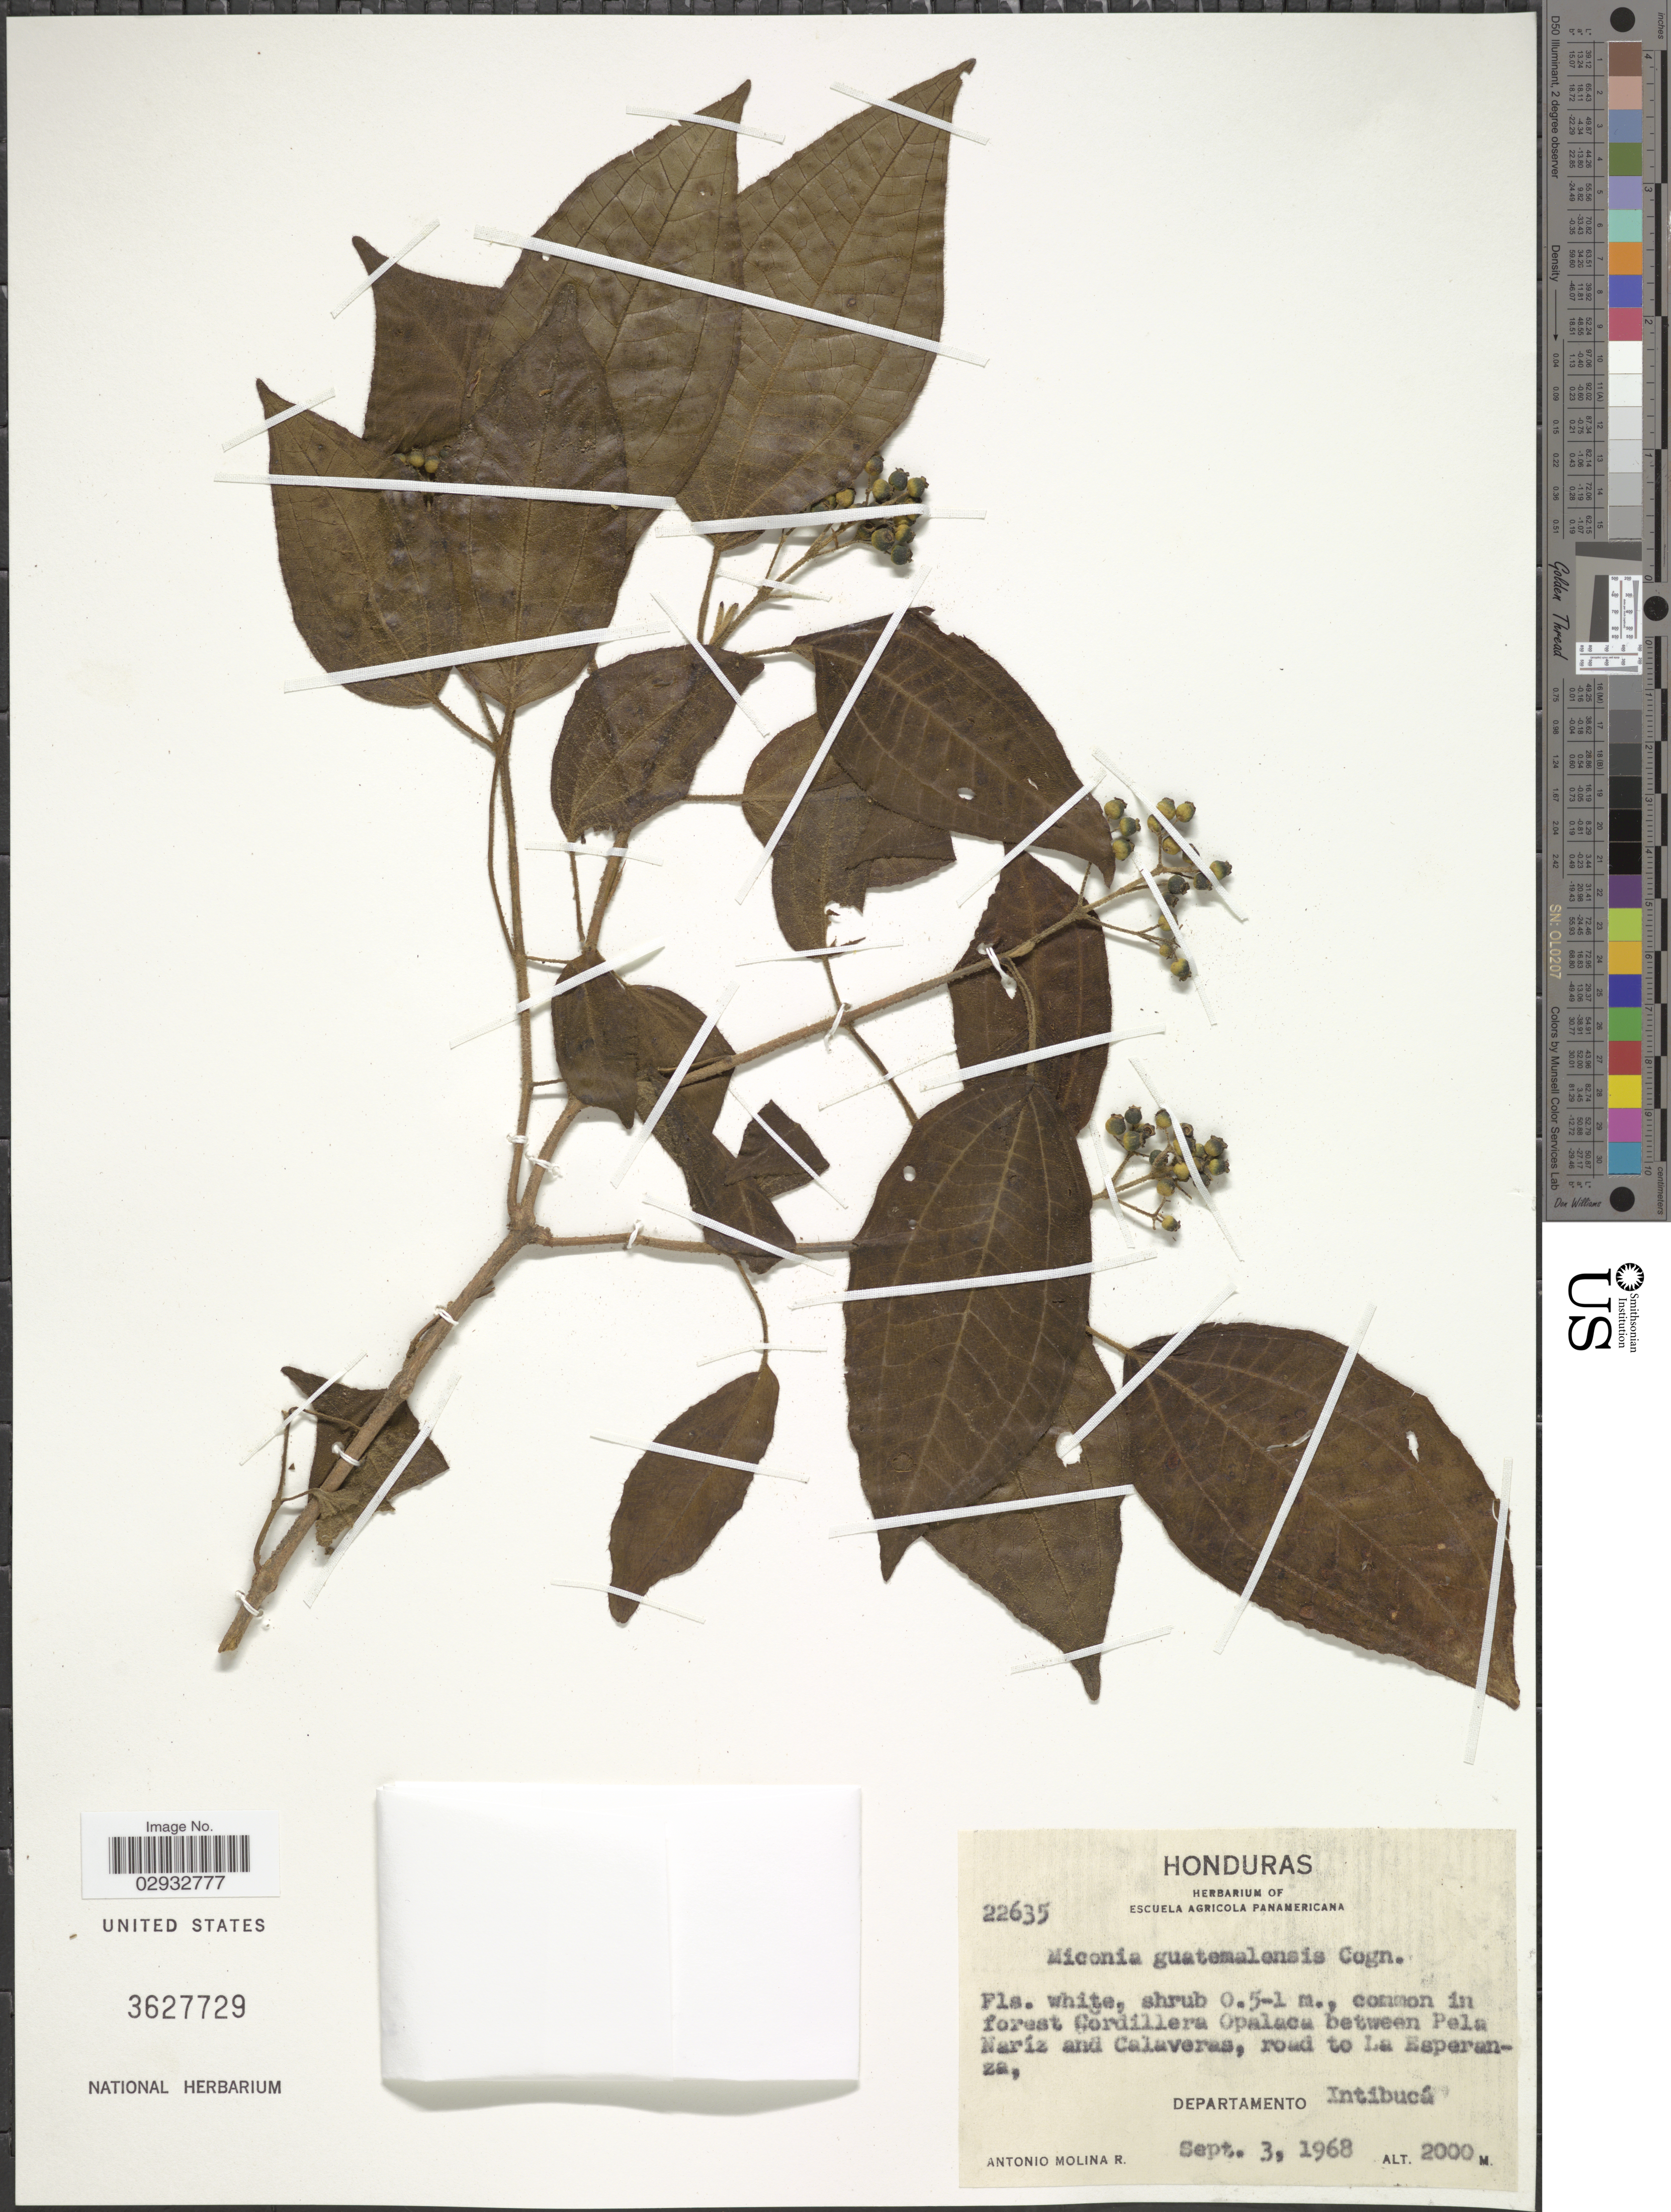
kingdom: Plantae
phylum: Tracheophyta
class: Magnoliopsida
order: Myrtales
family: Melastomataceae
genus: Miconia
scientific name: Miconia guatemalensis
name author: Cogn. in Donn. Sm.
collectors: A. Molina R.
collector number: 22635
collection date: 1968-09-03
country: Honduras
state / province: Intibuca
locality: Cordillera Opalaca between Pela Naríz and Calaveras, road to La Esperanza, Departamento Intibucá.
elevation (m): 2000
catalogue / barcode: US 3627729